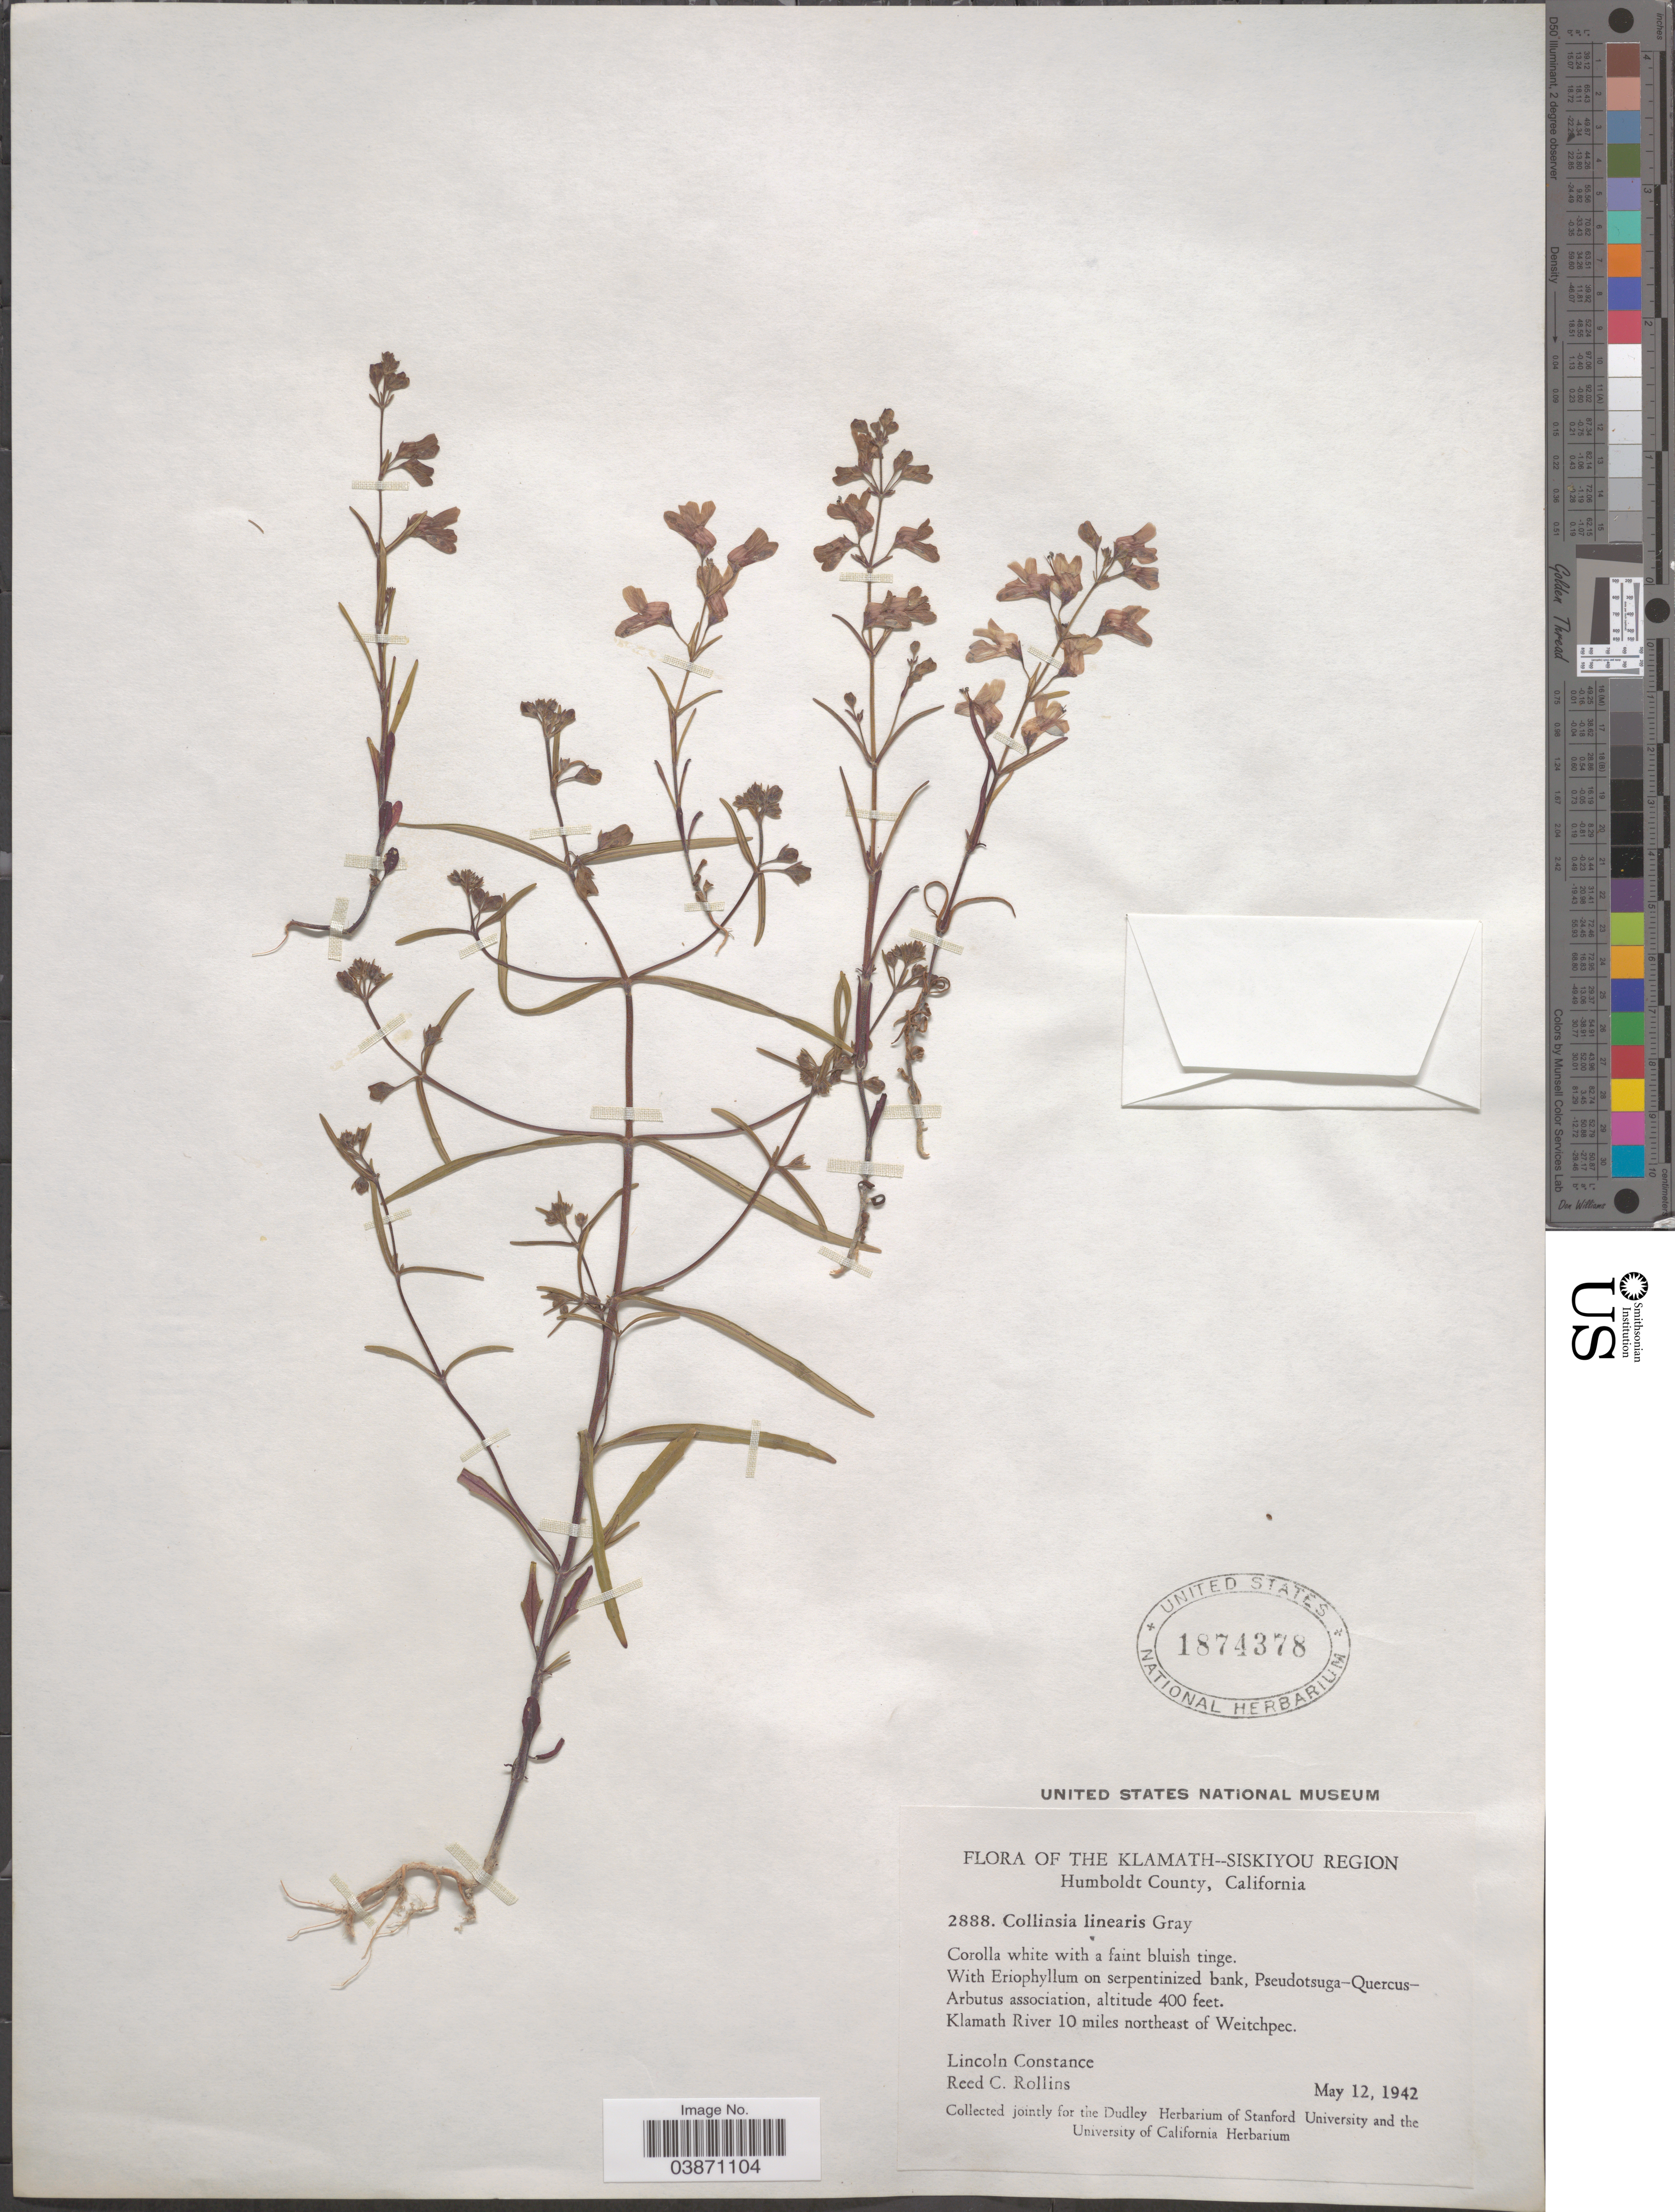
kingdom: Plantae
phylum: Tracheophyta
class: Magnoliopsida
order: Lamiales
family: Plantaginaceae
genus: Collinsia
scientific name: Collinsia linearis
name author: A. Gray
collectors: L. Constance & R. C. Rollins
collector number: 2888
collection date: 1942-05-12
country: United States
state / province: California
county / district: Humboldt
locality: The Klamath--Siskiyou region. Humboldt County. Klamath River 10 miles northeast of Weitchpec.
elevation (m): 122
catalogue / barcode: US 1874378